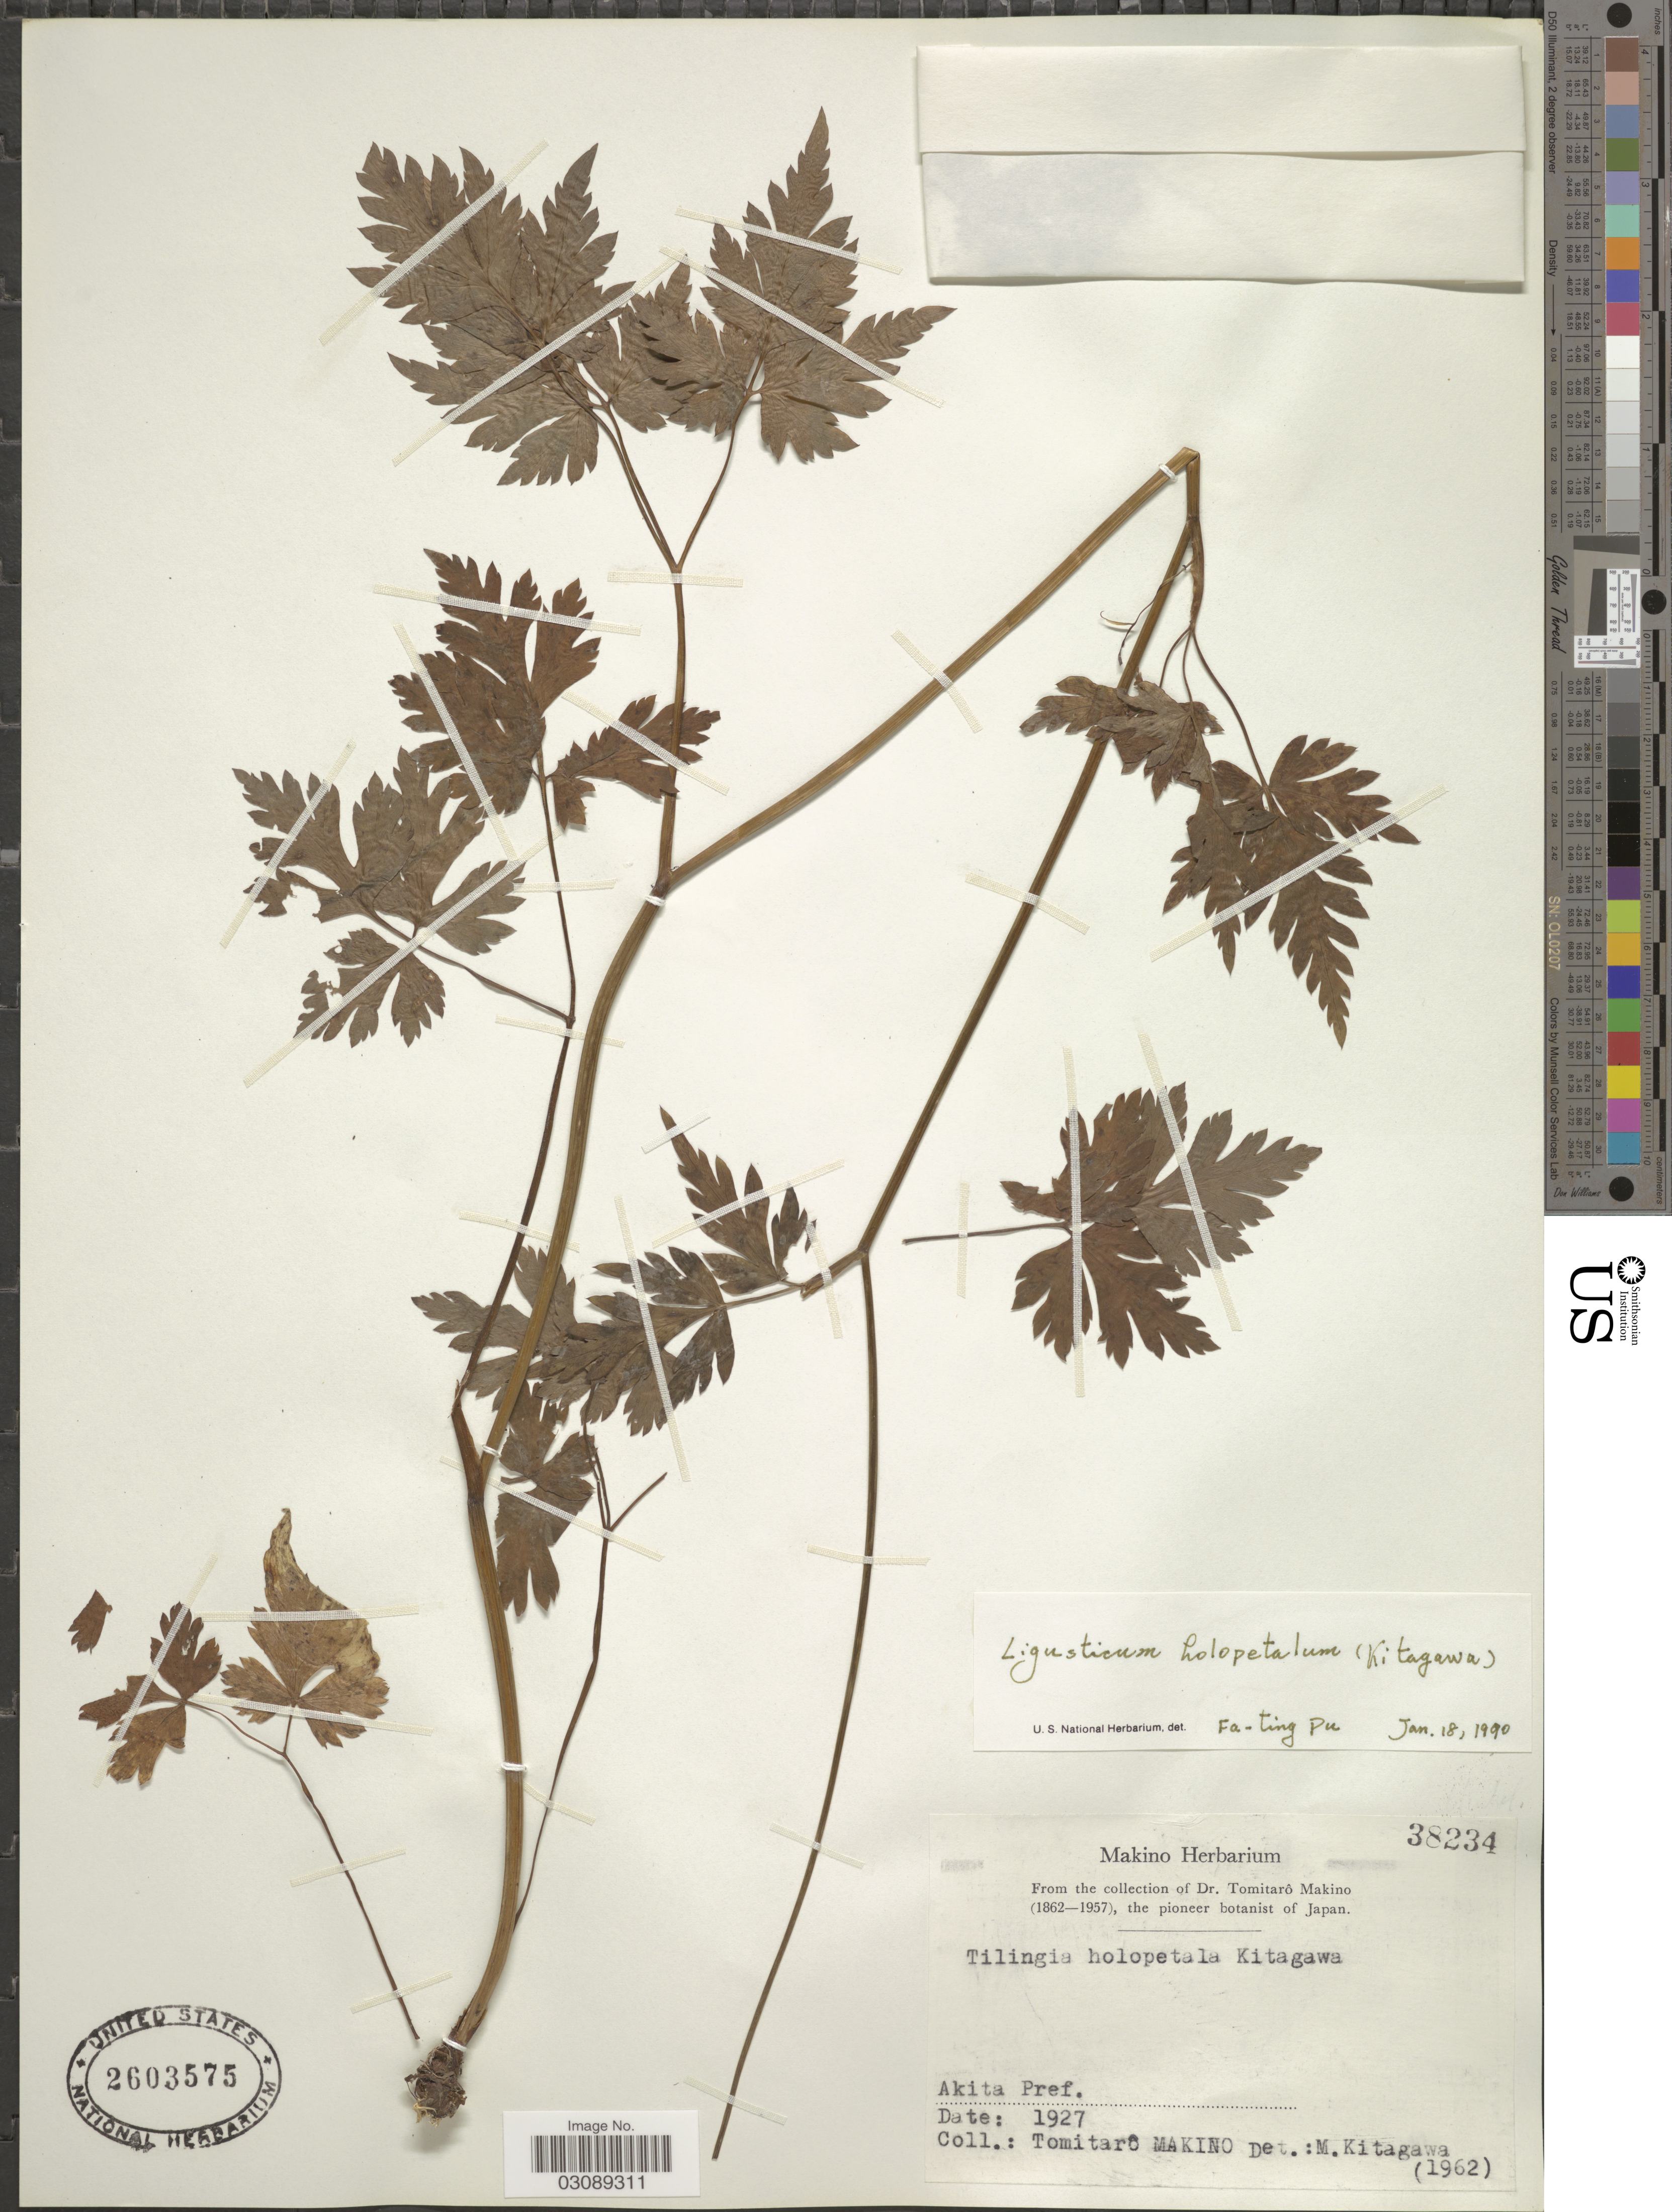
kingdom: Plantae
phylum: Tracheophyta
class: Magnoliopsida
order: Apiales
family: Apiaceae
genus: Ligusticum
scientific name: Ligusticum holopetalum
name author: (Maxim.) M.Hiroe & Constance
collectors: T. Makino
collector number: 38234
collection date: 1927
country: Japan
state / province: Akita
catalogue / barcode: US 2603575